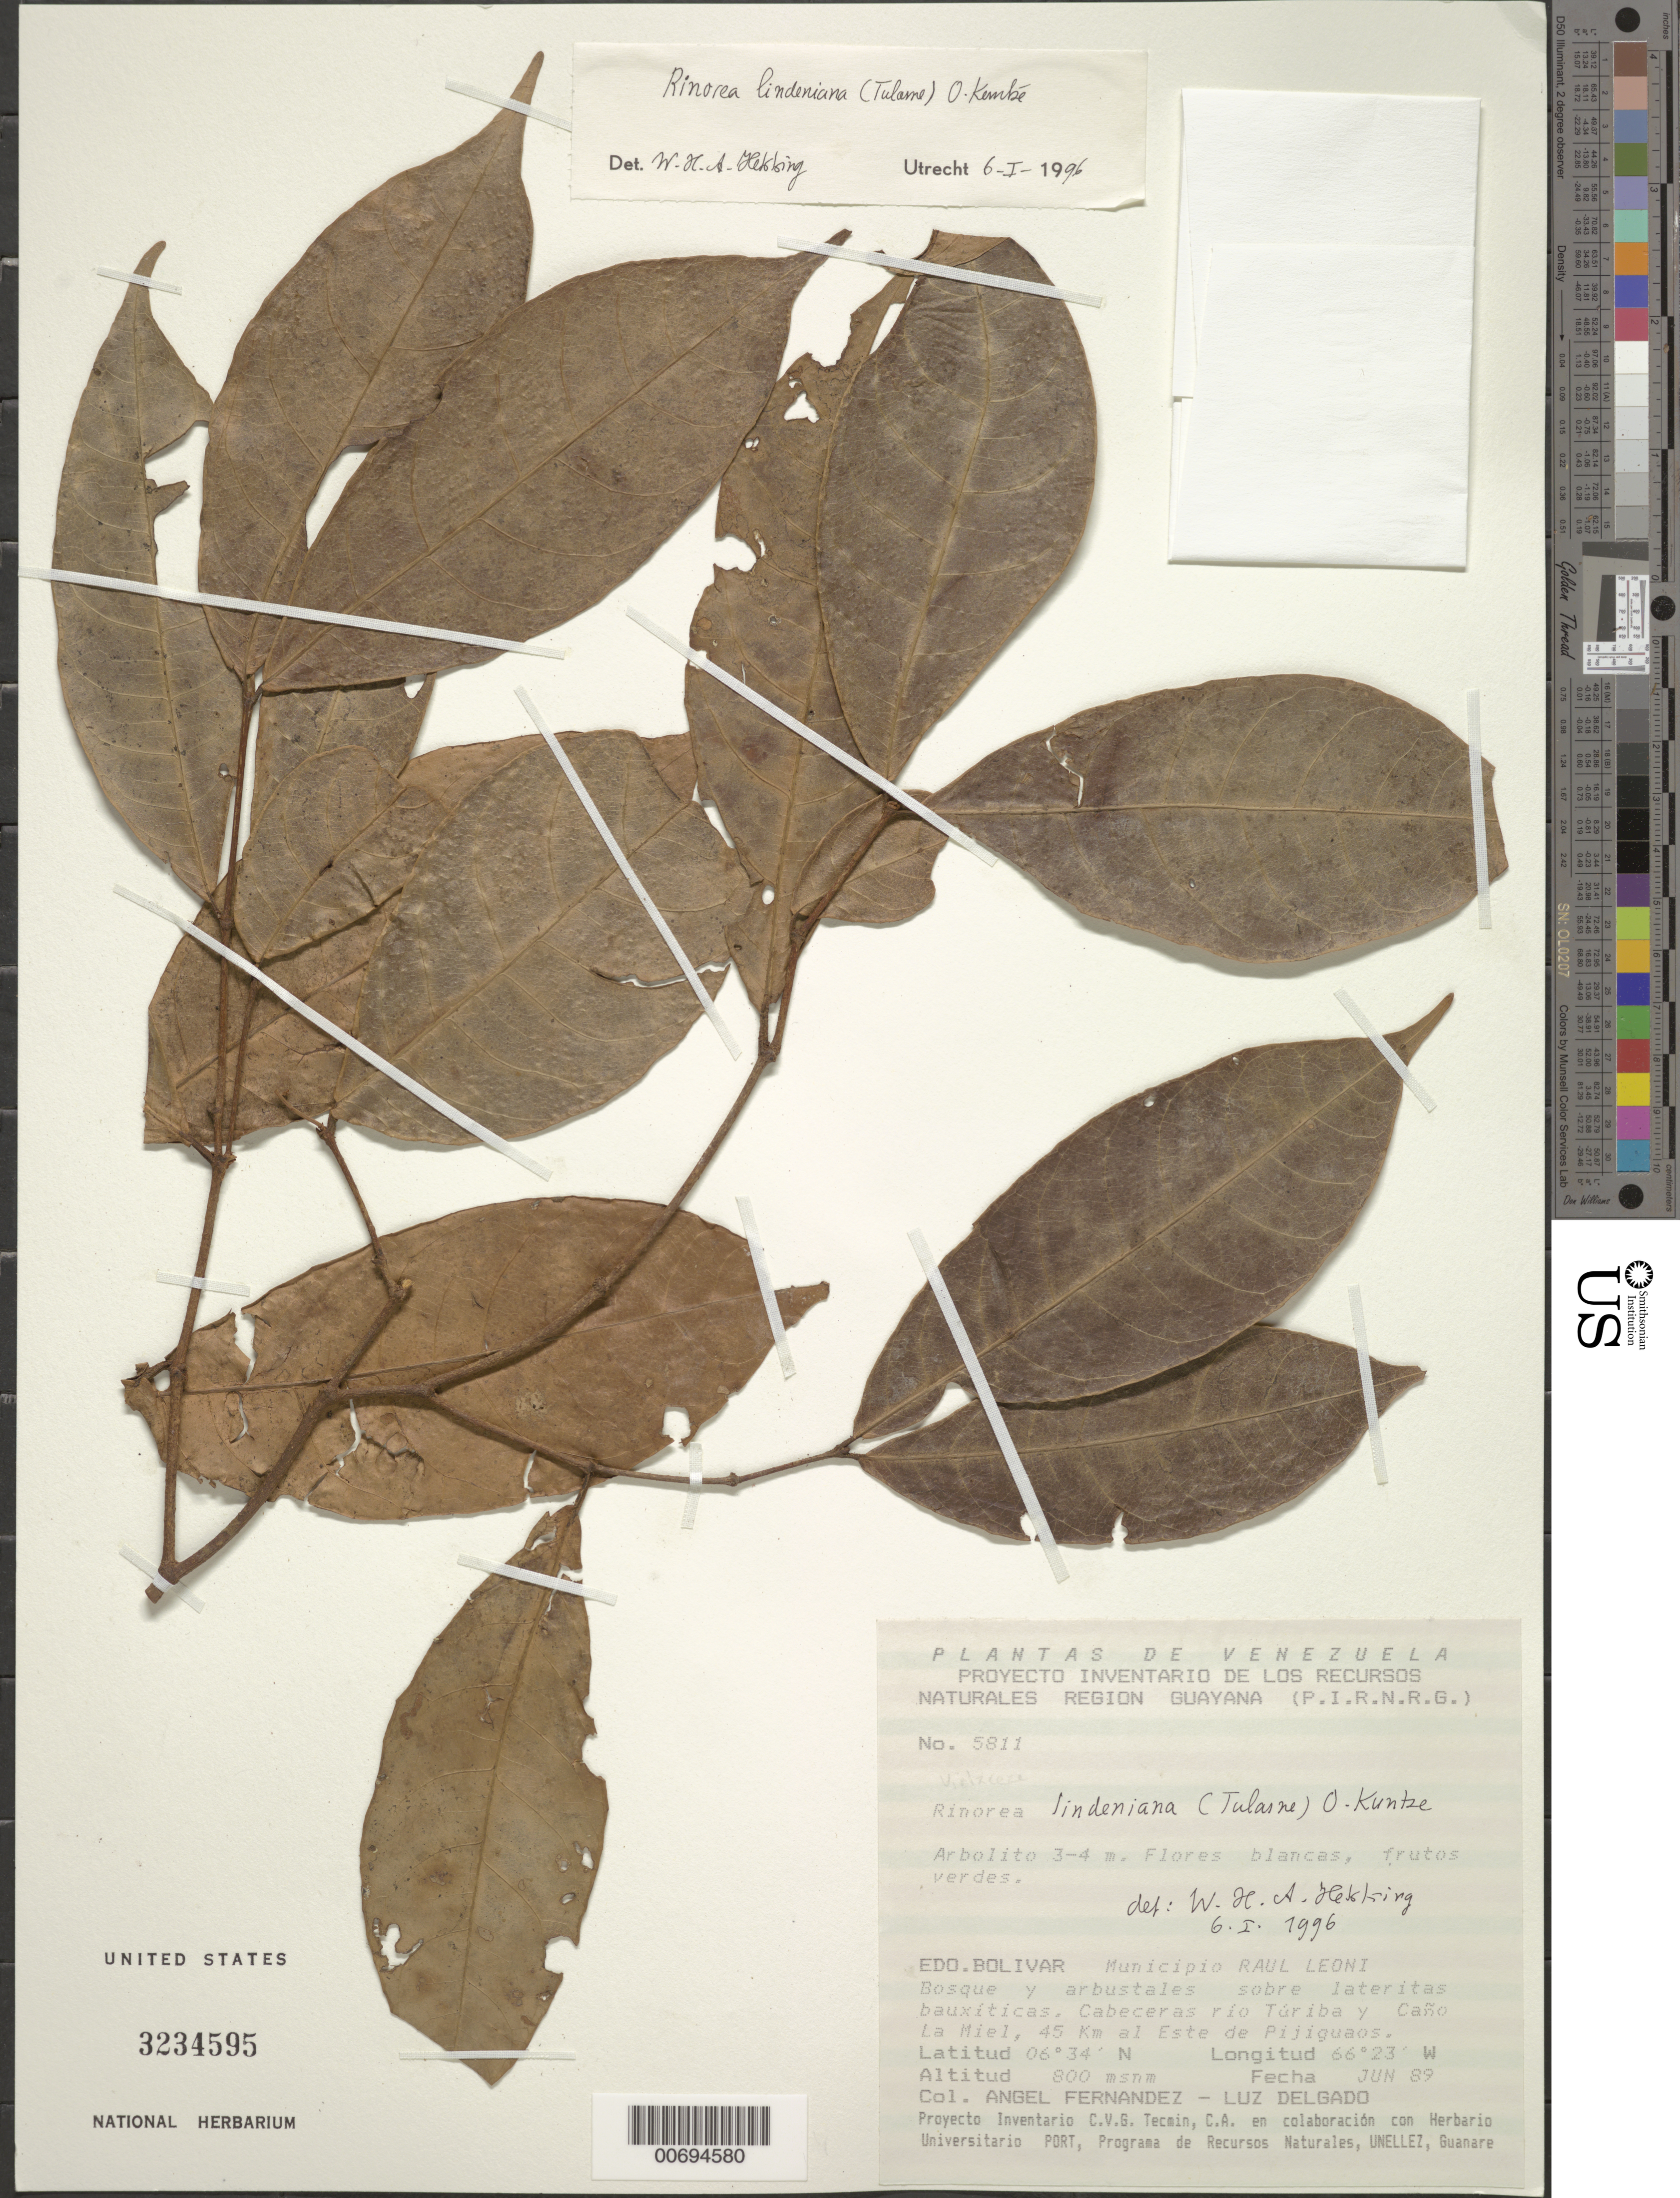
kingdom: Plantae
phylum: Tracheophyta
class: Magnoliopsida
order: Malpighiales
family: Violaceae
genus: Rinorea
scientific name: Rinorea lindeniana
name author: (Tul.) Kuntze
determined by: Hekking, W. H. A.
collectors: A. Fernández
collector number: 5811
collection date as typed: Jun-89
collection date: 1989-06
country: Venezuela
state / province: Bolívar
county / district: Angostura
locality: Mun. Raúl Leoni [=Angostura], cabeceras Río Túriba y Caño La Miel, 45 km al Este de Pijiguaos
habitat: Bosque y arbustales sobre lateritas bauxiticas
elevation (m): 800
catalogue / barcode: US 3234595